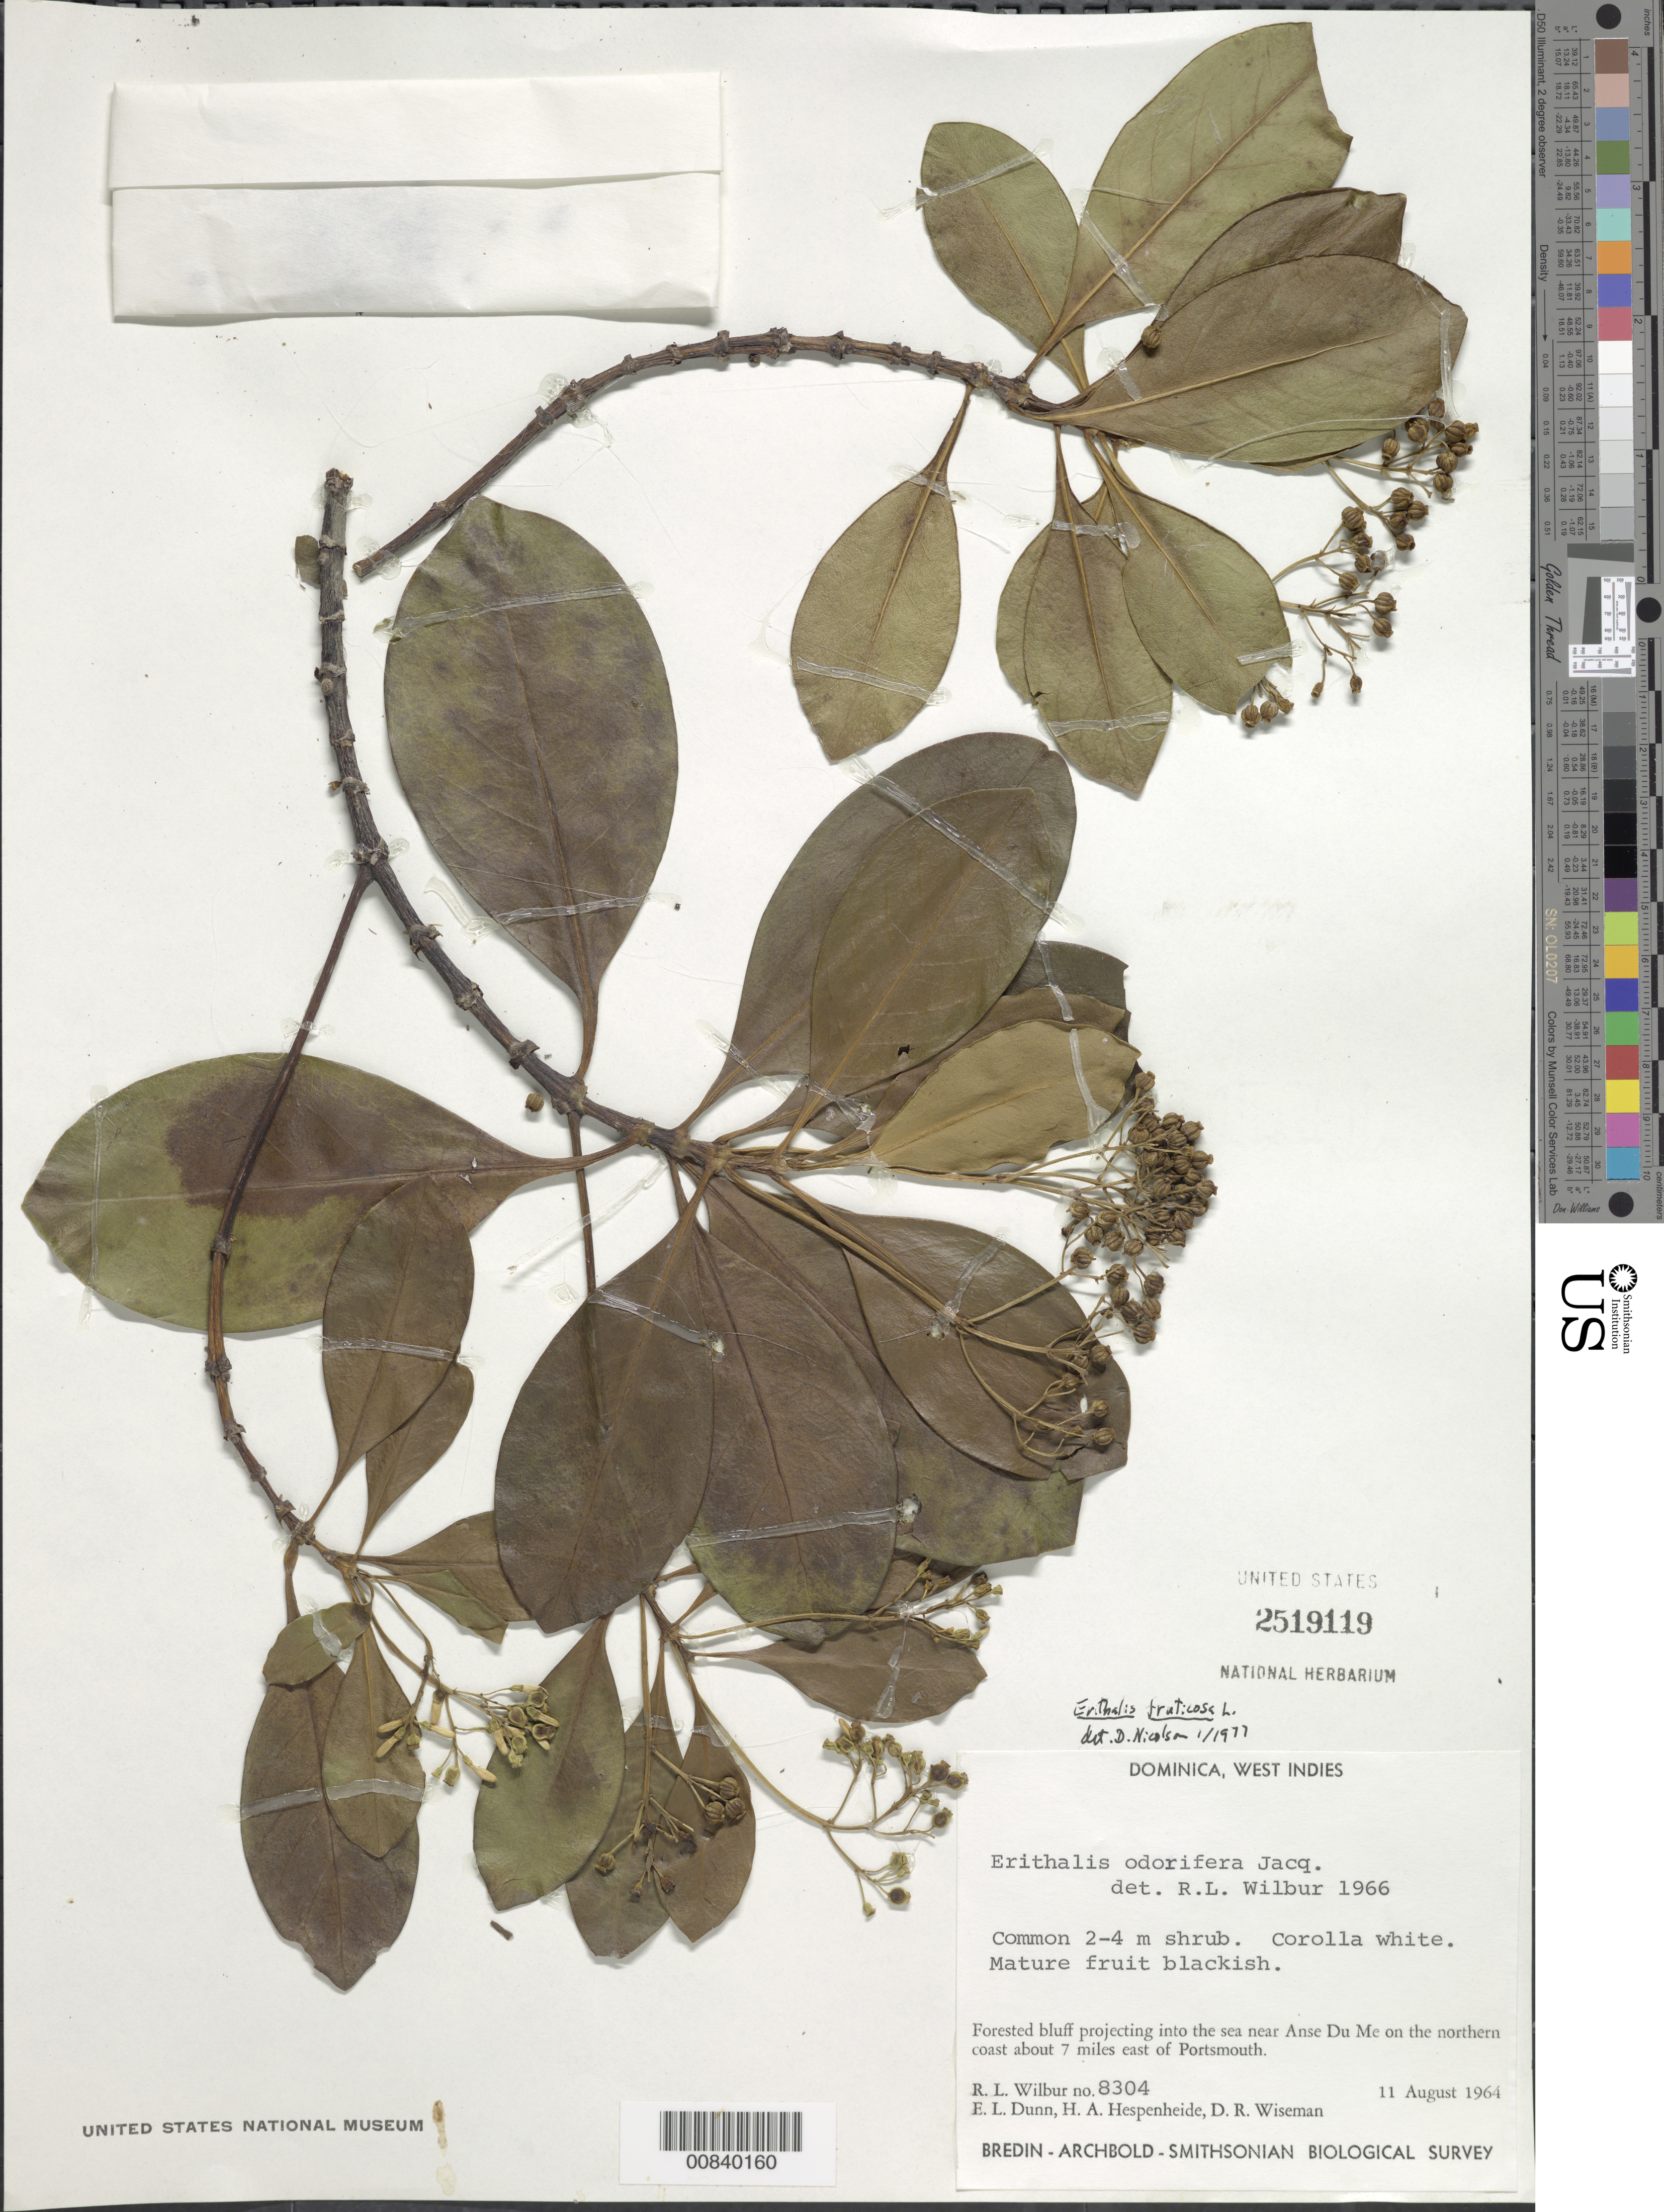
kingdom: Plantae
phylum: Tracheophyta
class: Magnoliopsida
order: Gentianales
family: Rubiaceae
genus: Erithalis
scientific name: Erithalis fruticosa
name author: L.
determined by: Nicolson, Dan H.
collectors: R. L. Wilbur, E. Dunn, H. A. Hespenheide & D. R. Wiseman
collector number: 8304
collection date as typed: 11 Aug 1964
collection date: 1964-08-11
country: Dominica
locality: Bluff projecting into sea near Anse Du Me on the northern coast, about 7 miles east of Portsmouth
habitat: Forested bluff projecting into sea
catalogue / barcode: US 2519119